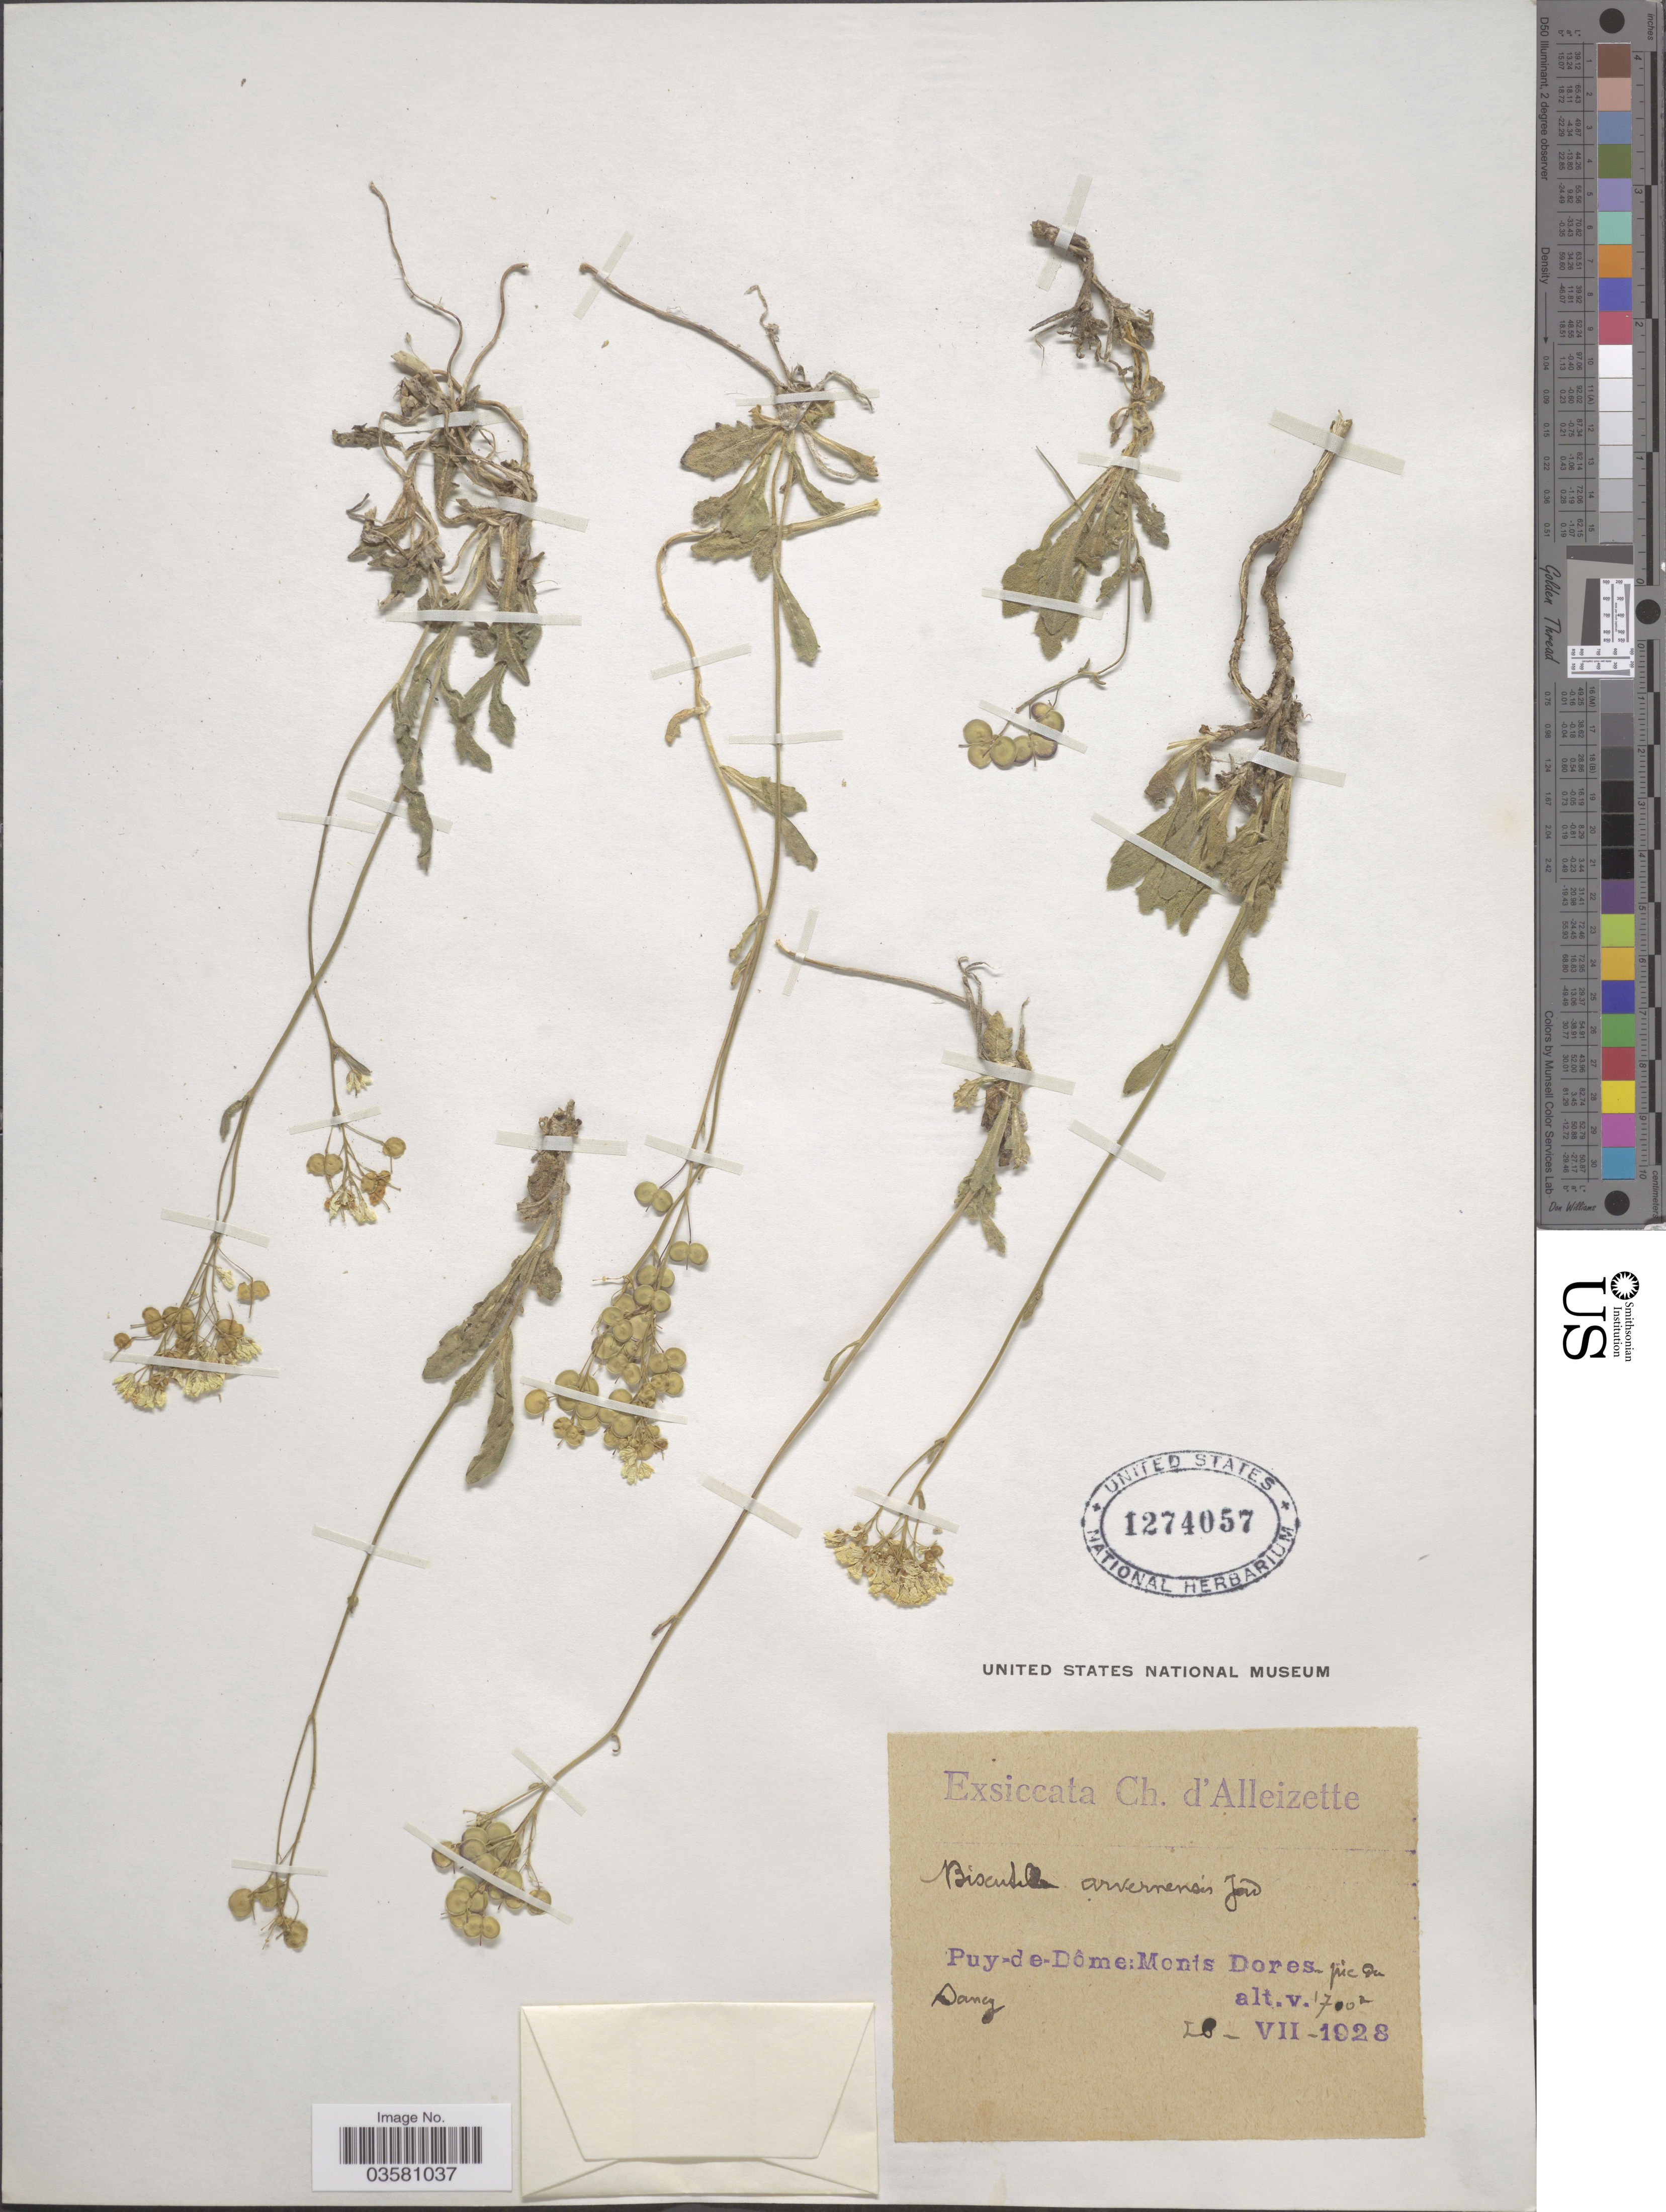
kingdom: Plantae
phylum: Tracheophyta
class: Magnoliopsida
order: Brassicales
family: Brassicaceae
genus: Biscutella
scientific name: Biscutella arvernensis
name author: Jord.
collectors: D'alleizette, CH.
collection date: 1928-07-28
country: France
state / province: Auvergne-Rhône-Alpes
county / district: Puy-de-Dôme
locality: Puy-de-Dôme: Monis Dores-pic du Dancy [interpreted].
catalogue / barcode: US 1274057